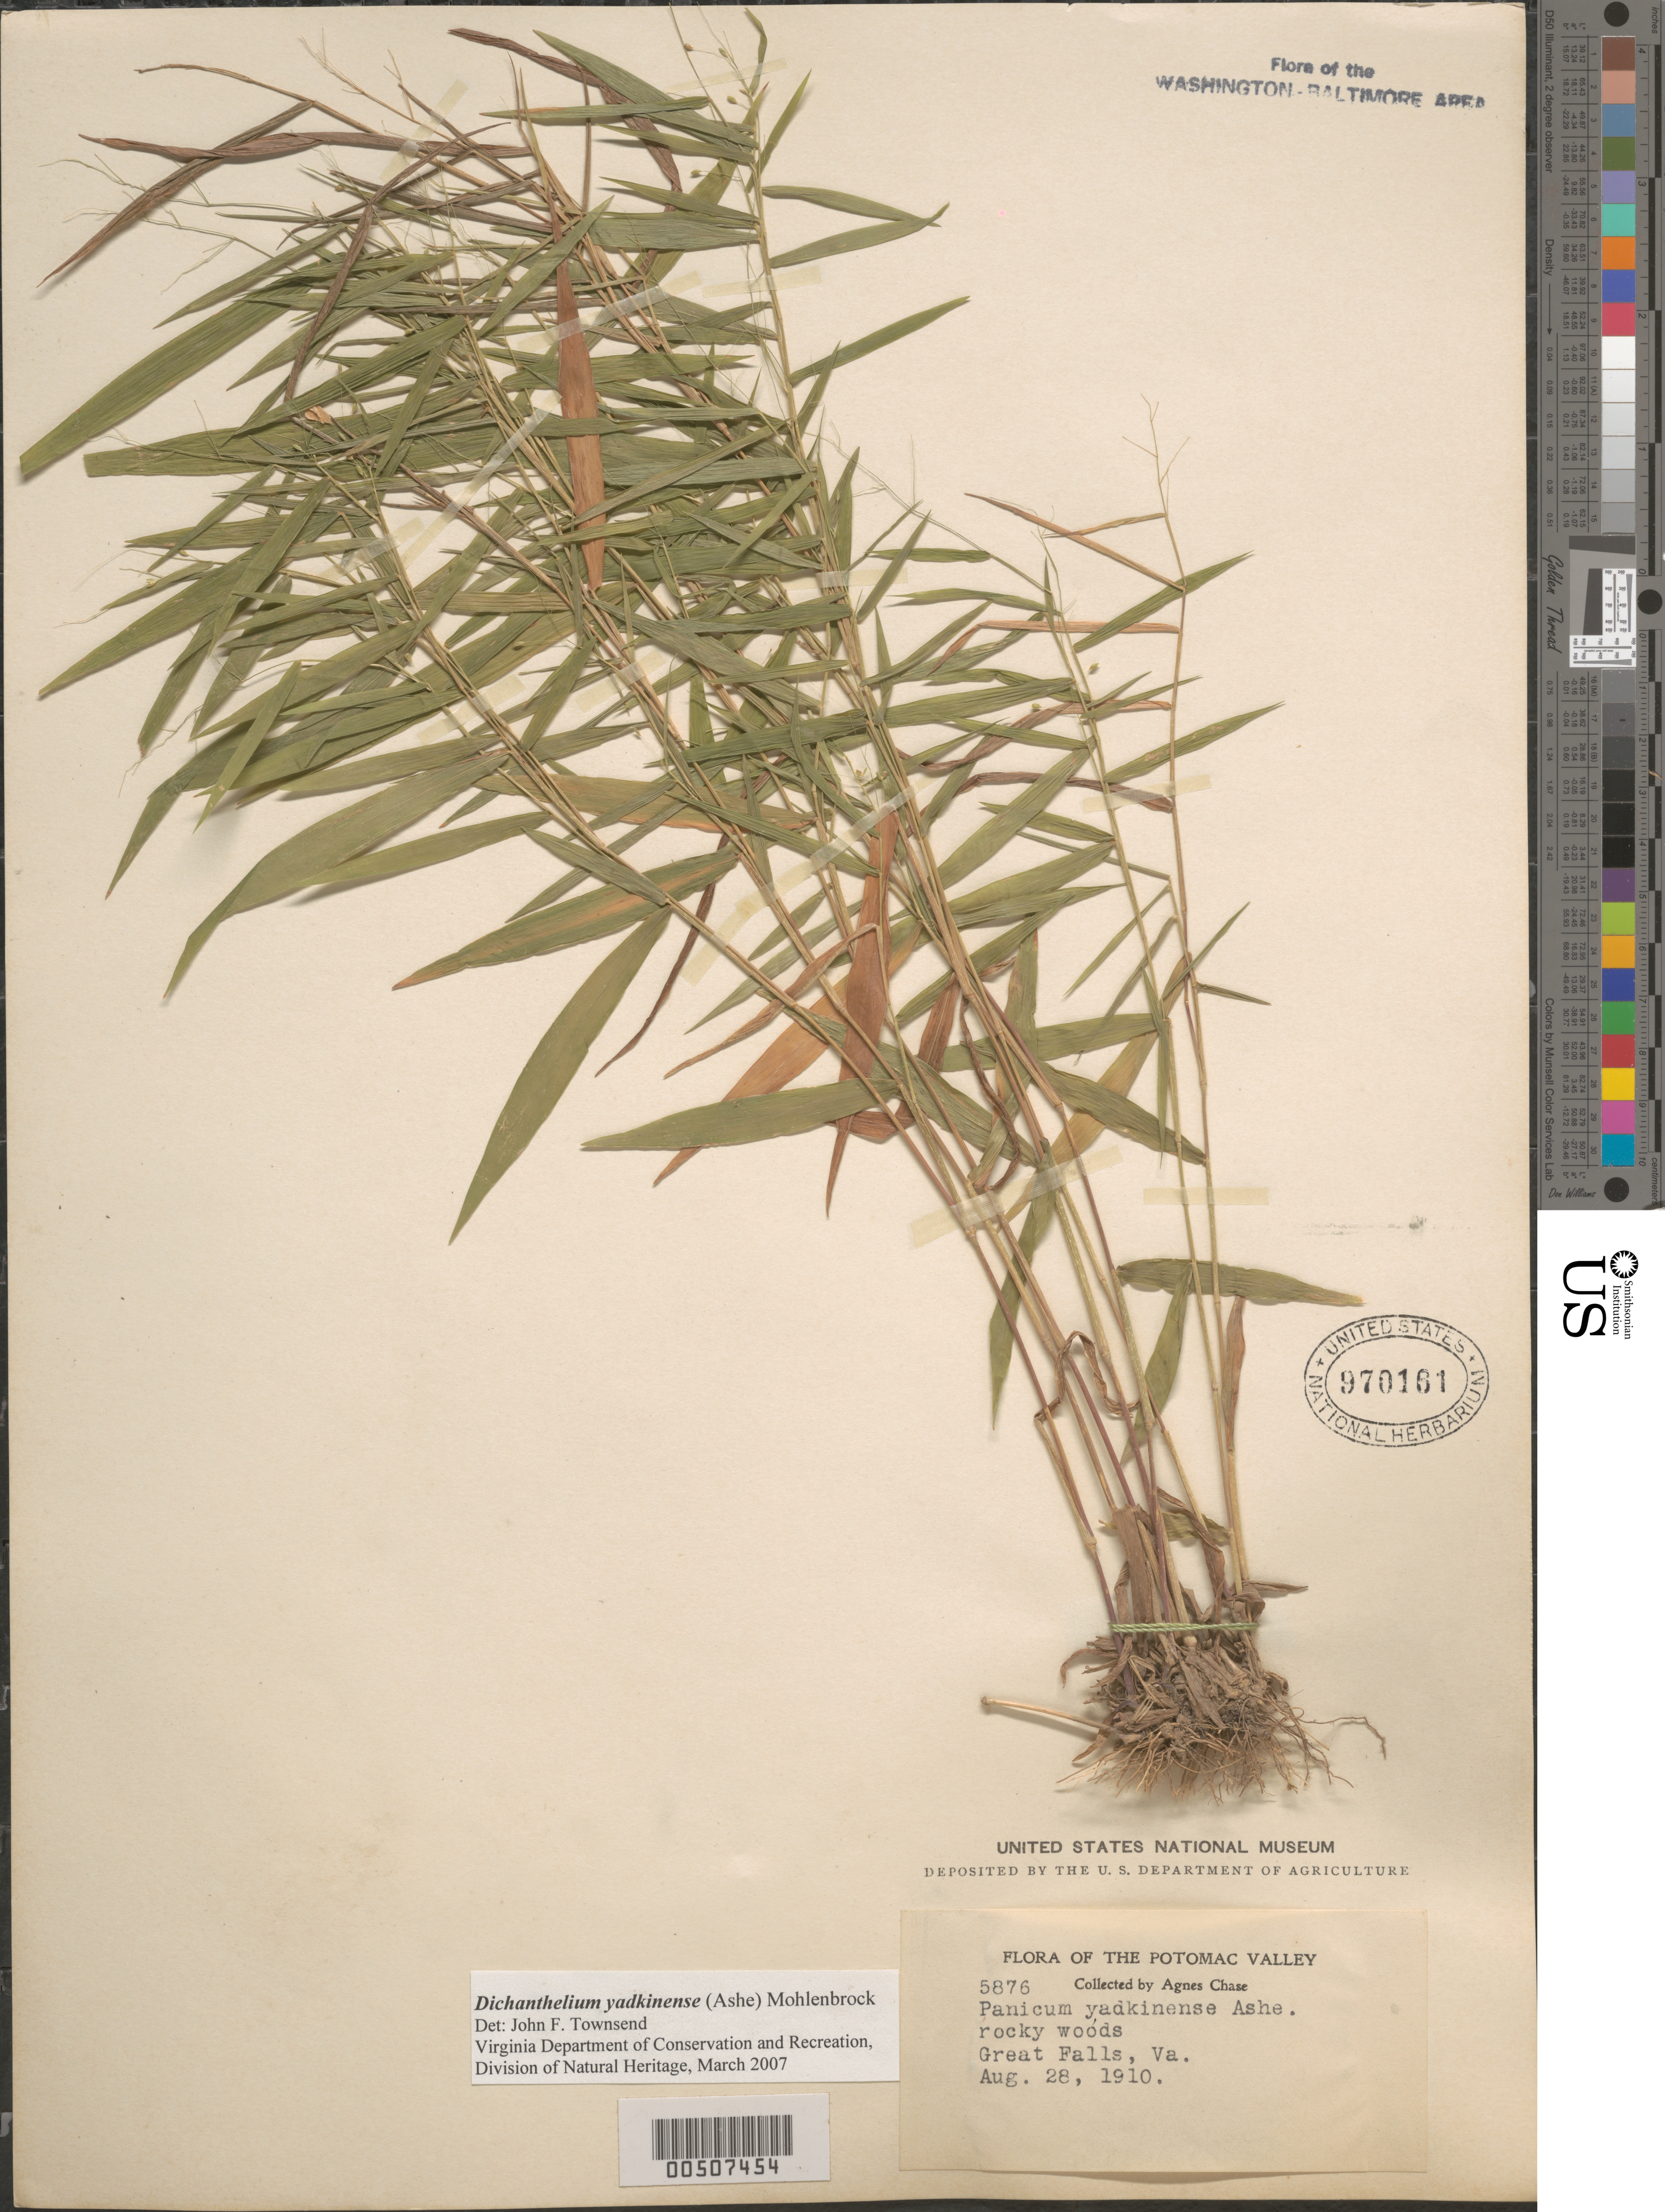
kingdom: Plantae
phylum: Tracheophyta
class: Liliopsida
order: Poales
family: Poaceae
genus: Dichanthelium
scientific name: Dichanthelium yadkinense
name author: (Ashe) Mohlenbr.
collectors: A. Chase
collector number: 5876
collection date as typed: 28 Aug 1910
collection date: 1910-08-28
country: United States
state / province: Virginia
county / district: Fairfax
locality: Great Falls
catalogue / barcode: US 970161